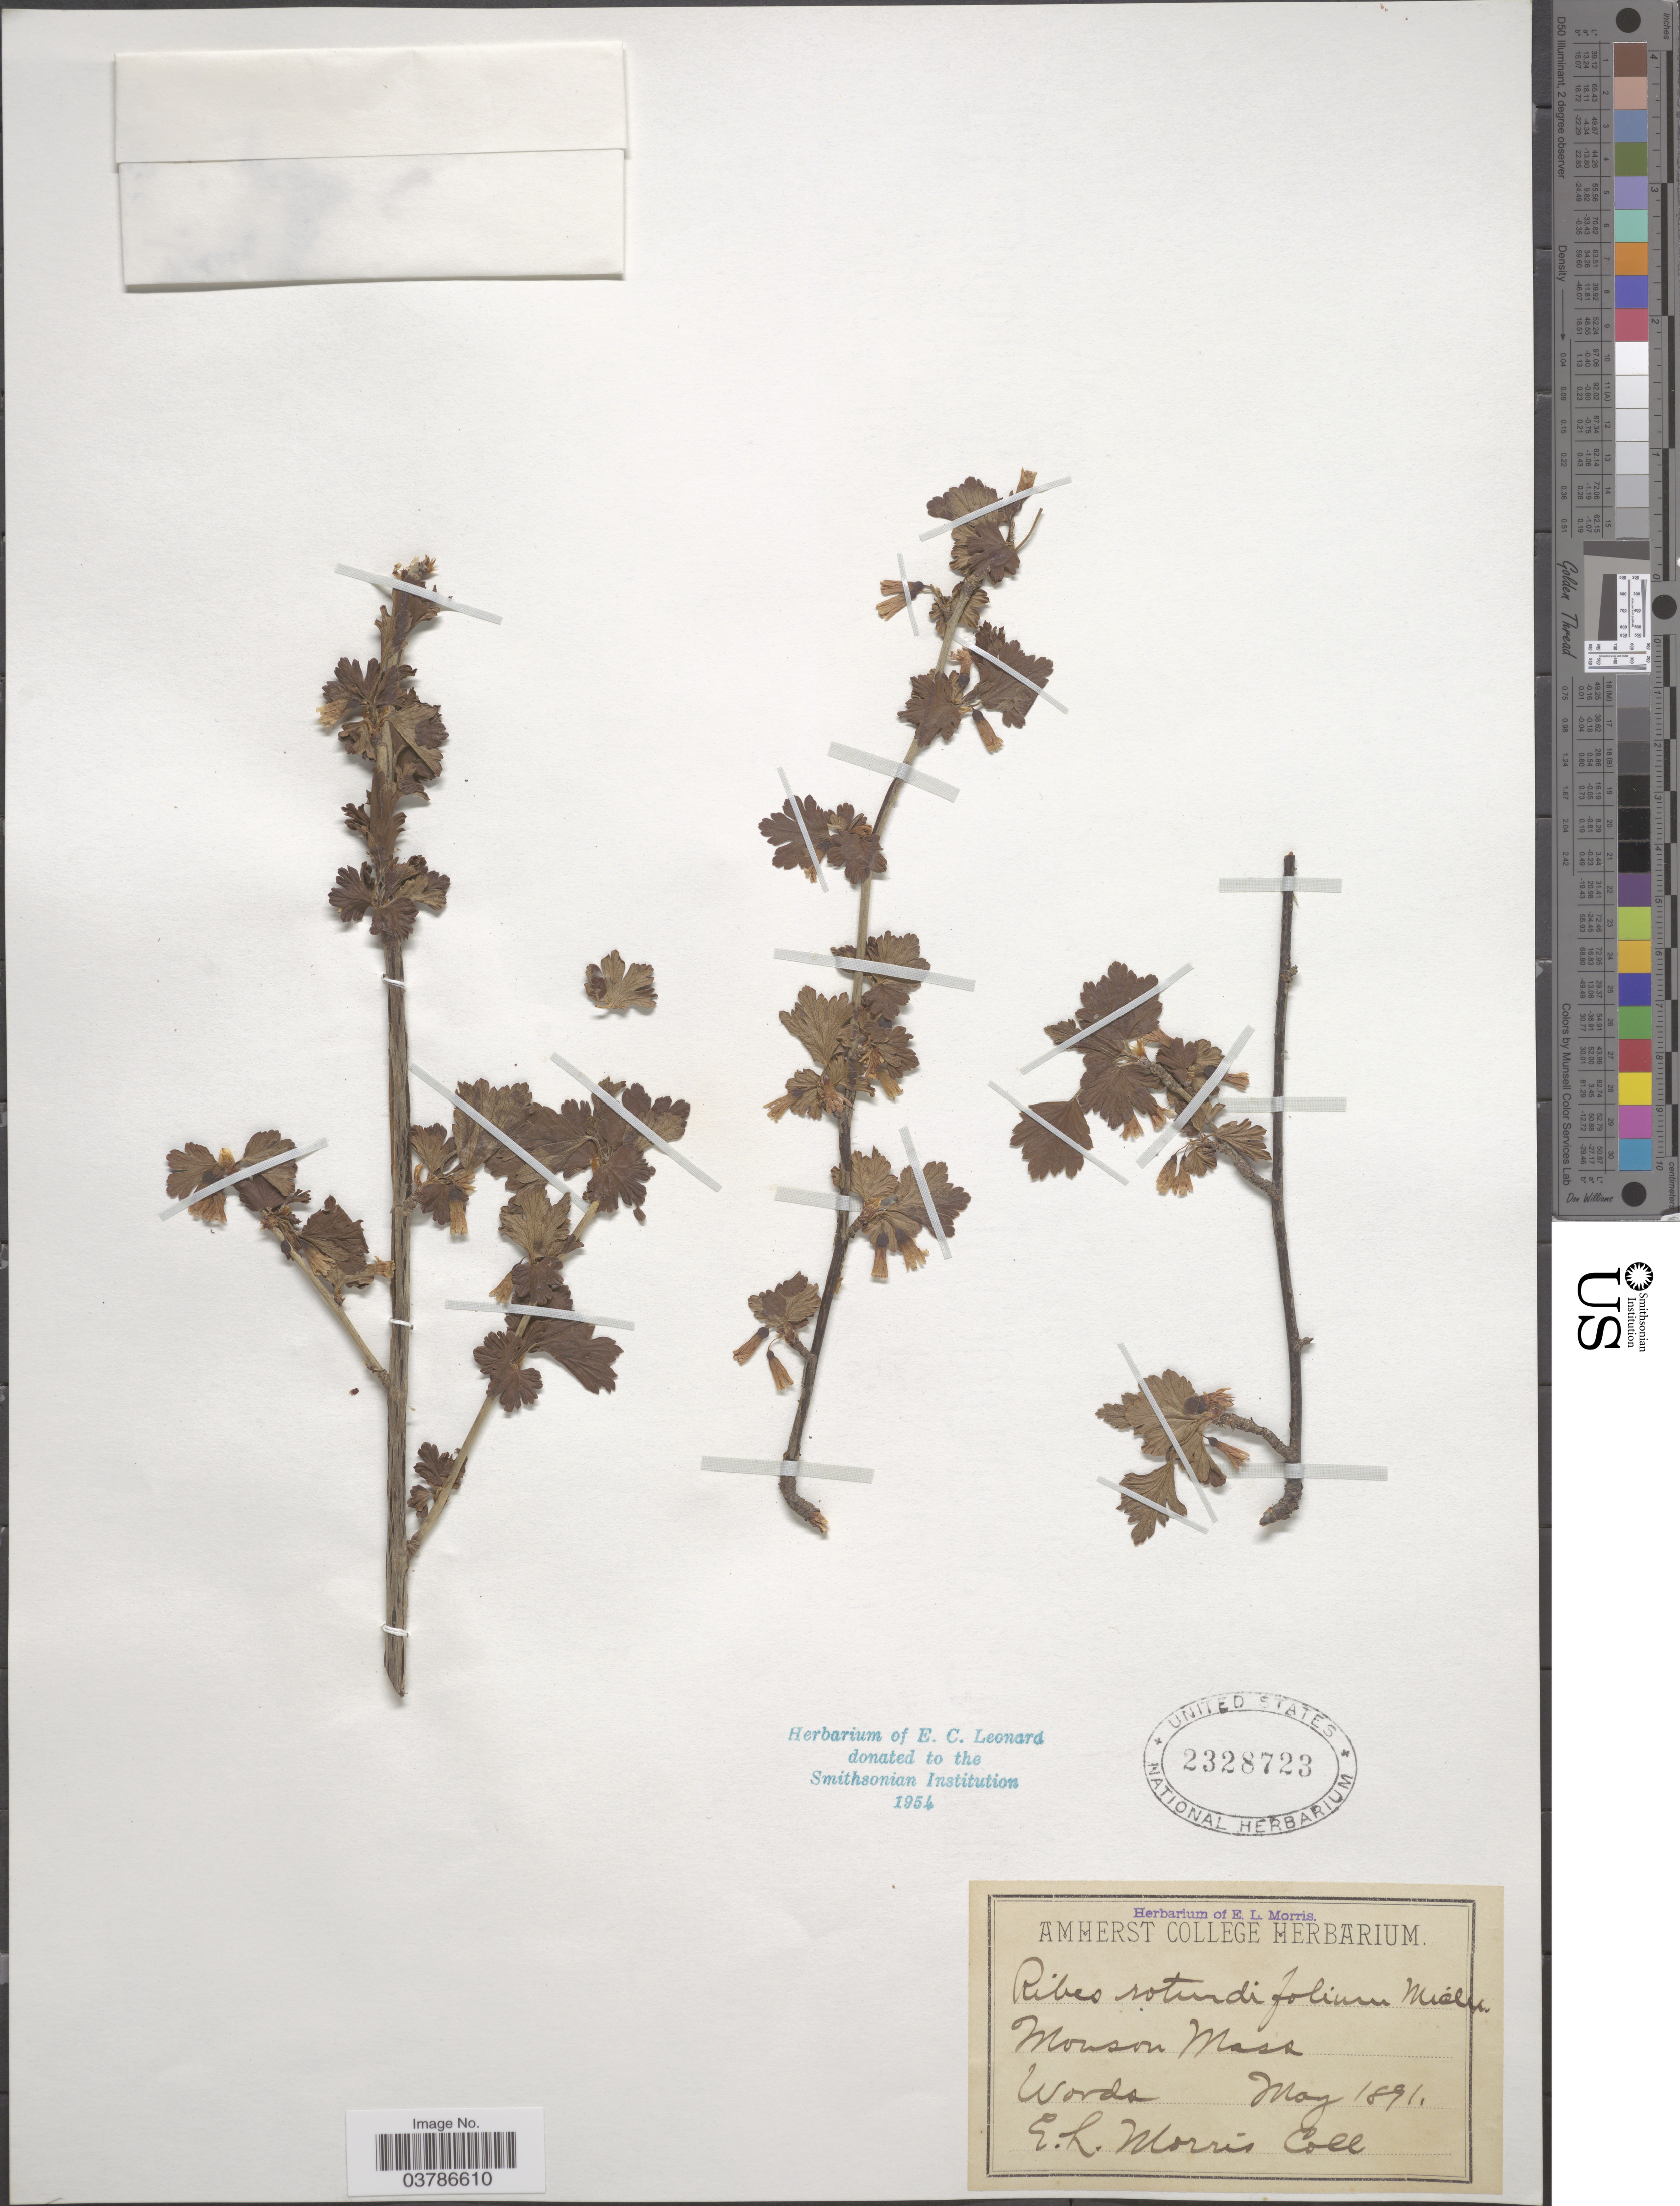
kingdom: Plantae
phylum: Tracheophyta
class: Magnoliopsida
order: Saxifragales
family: Grossulariaceae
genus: Ribes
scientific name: Ribes rotundifolium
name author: Michx.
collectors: E. Morris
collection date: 1891-05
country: United States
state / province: Massachusetts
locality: Monson.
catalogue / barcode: US 2328723